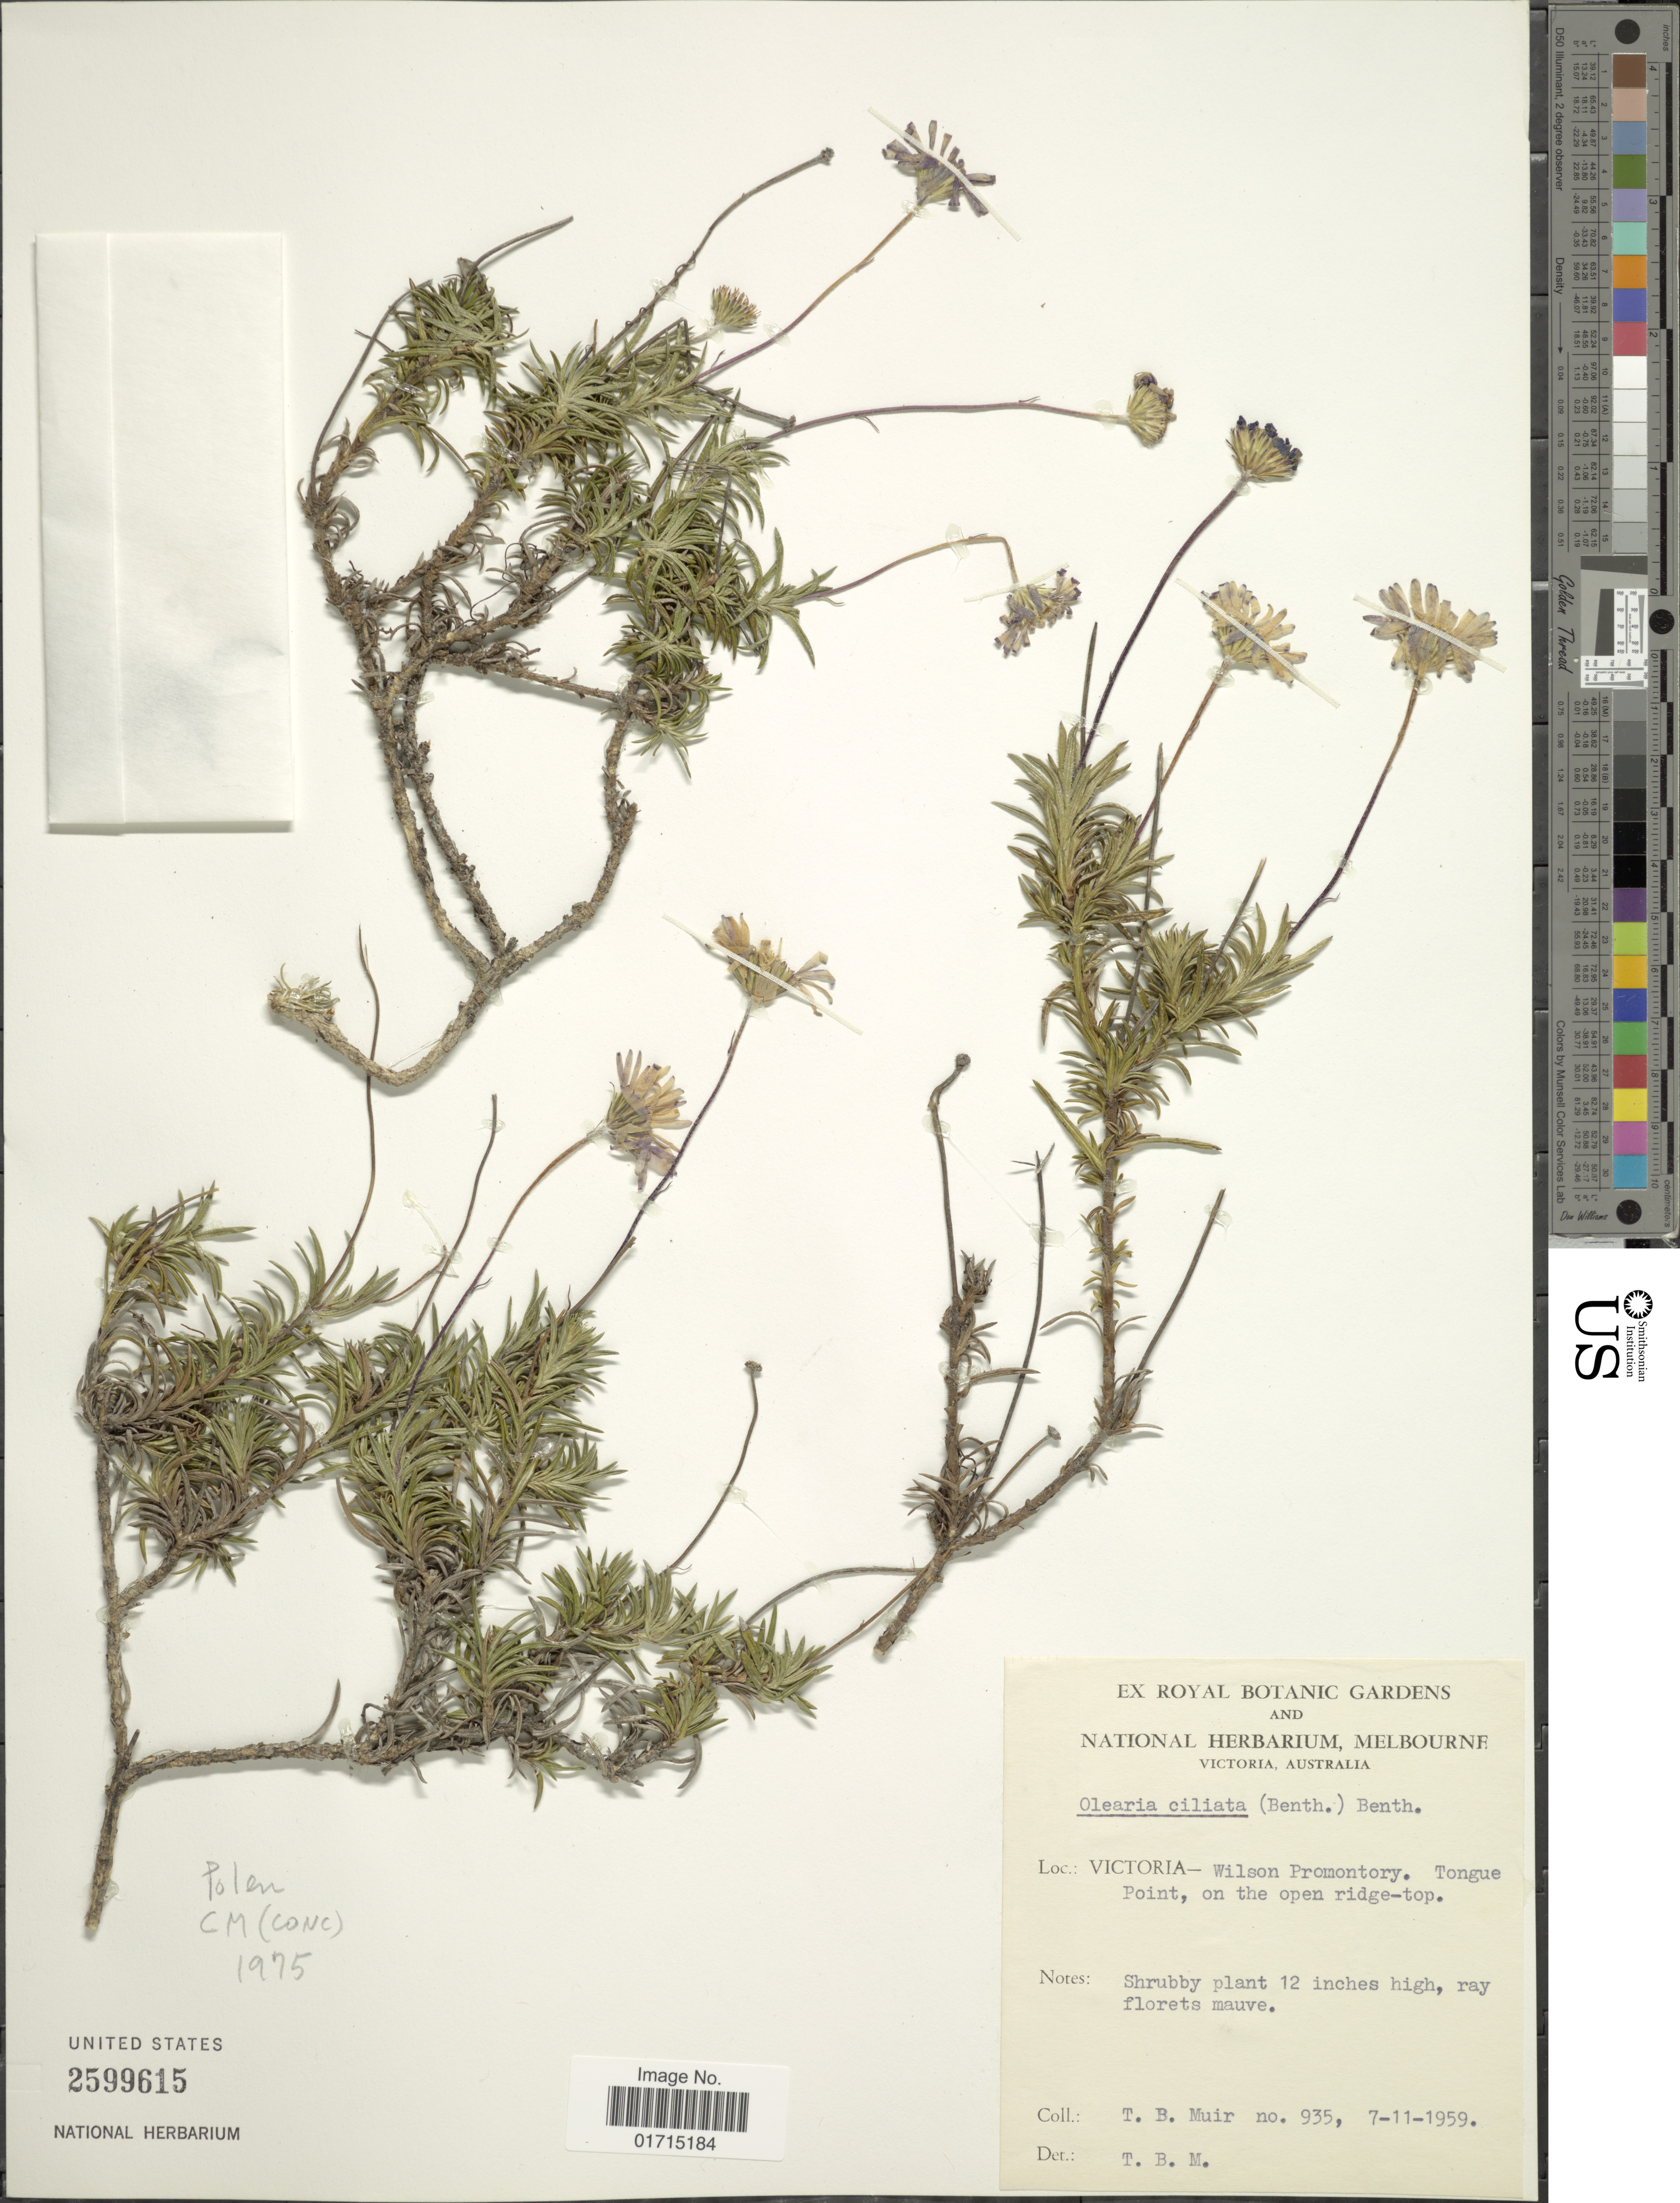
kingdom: Plantae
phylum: Tracheophyta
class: Magnoliopsida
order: Asterales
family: Asteraceae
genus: Olearia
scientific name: Olearia ciliata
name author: (Benth.) F. Muell. ex Benth.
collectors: T. Muir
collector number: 935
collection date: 1959-11-07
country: Australia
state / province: Victoria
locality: Victoria-Wilson Promontory. Tongue Point, on the open ridge-top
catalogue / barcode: US 2599615